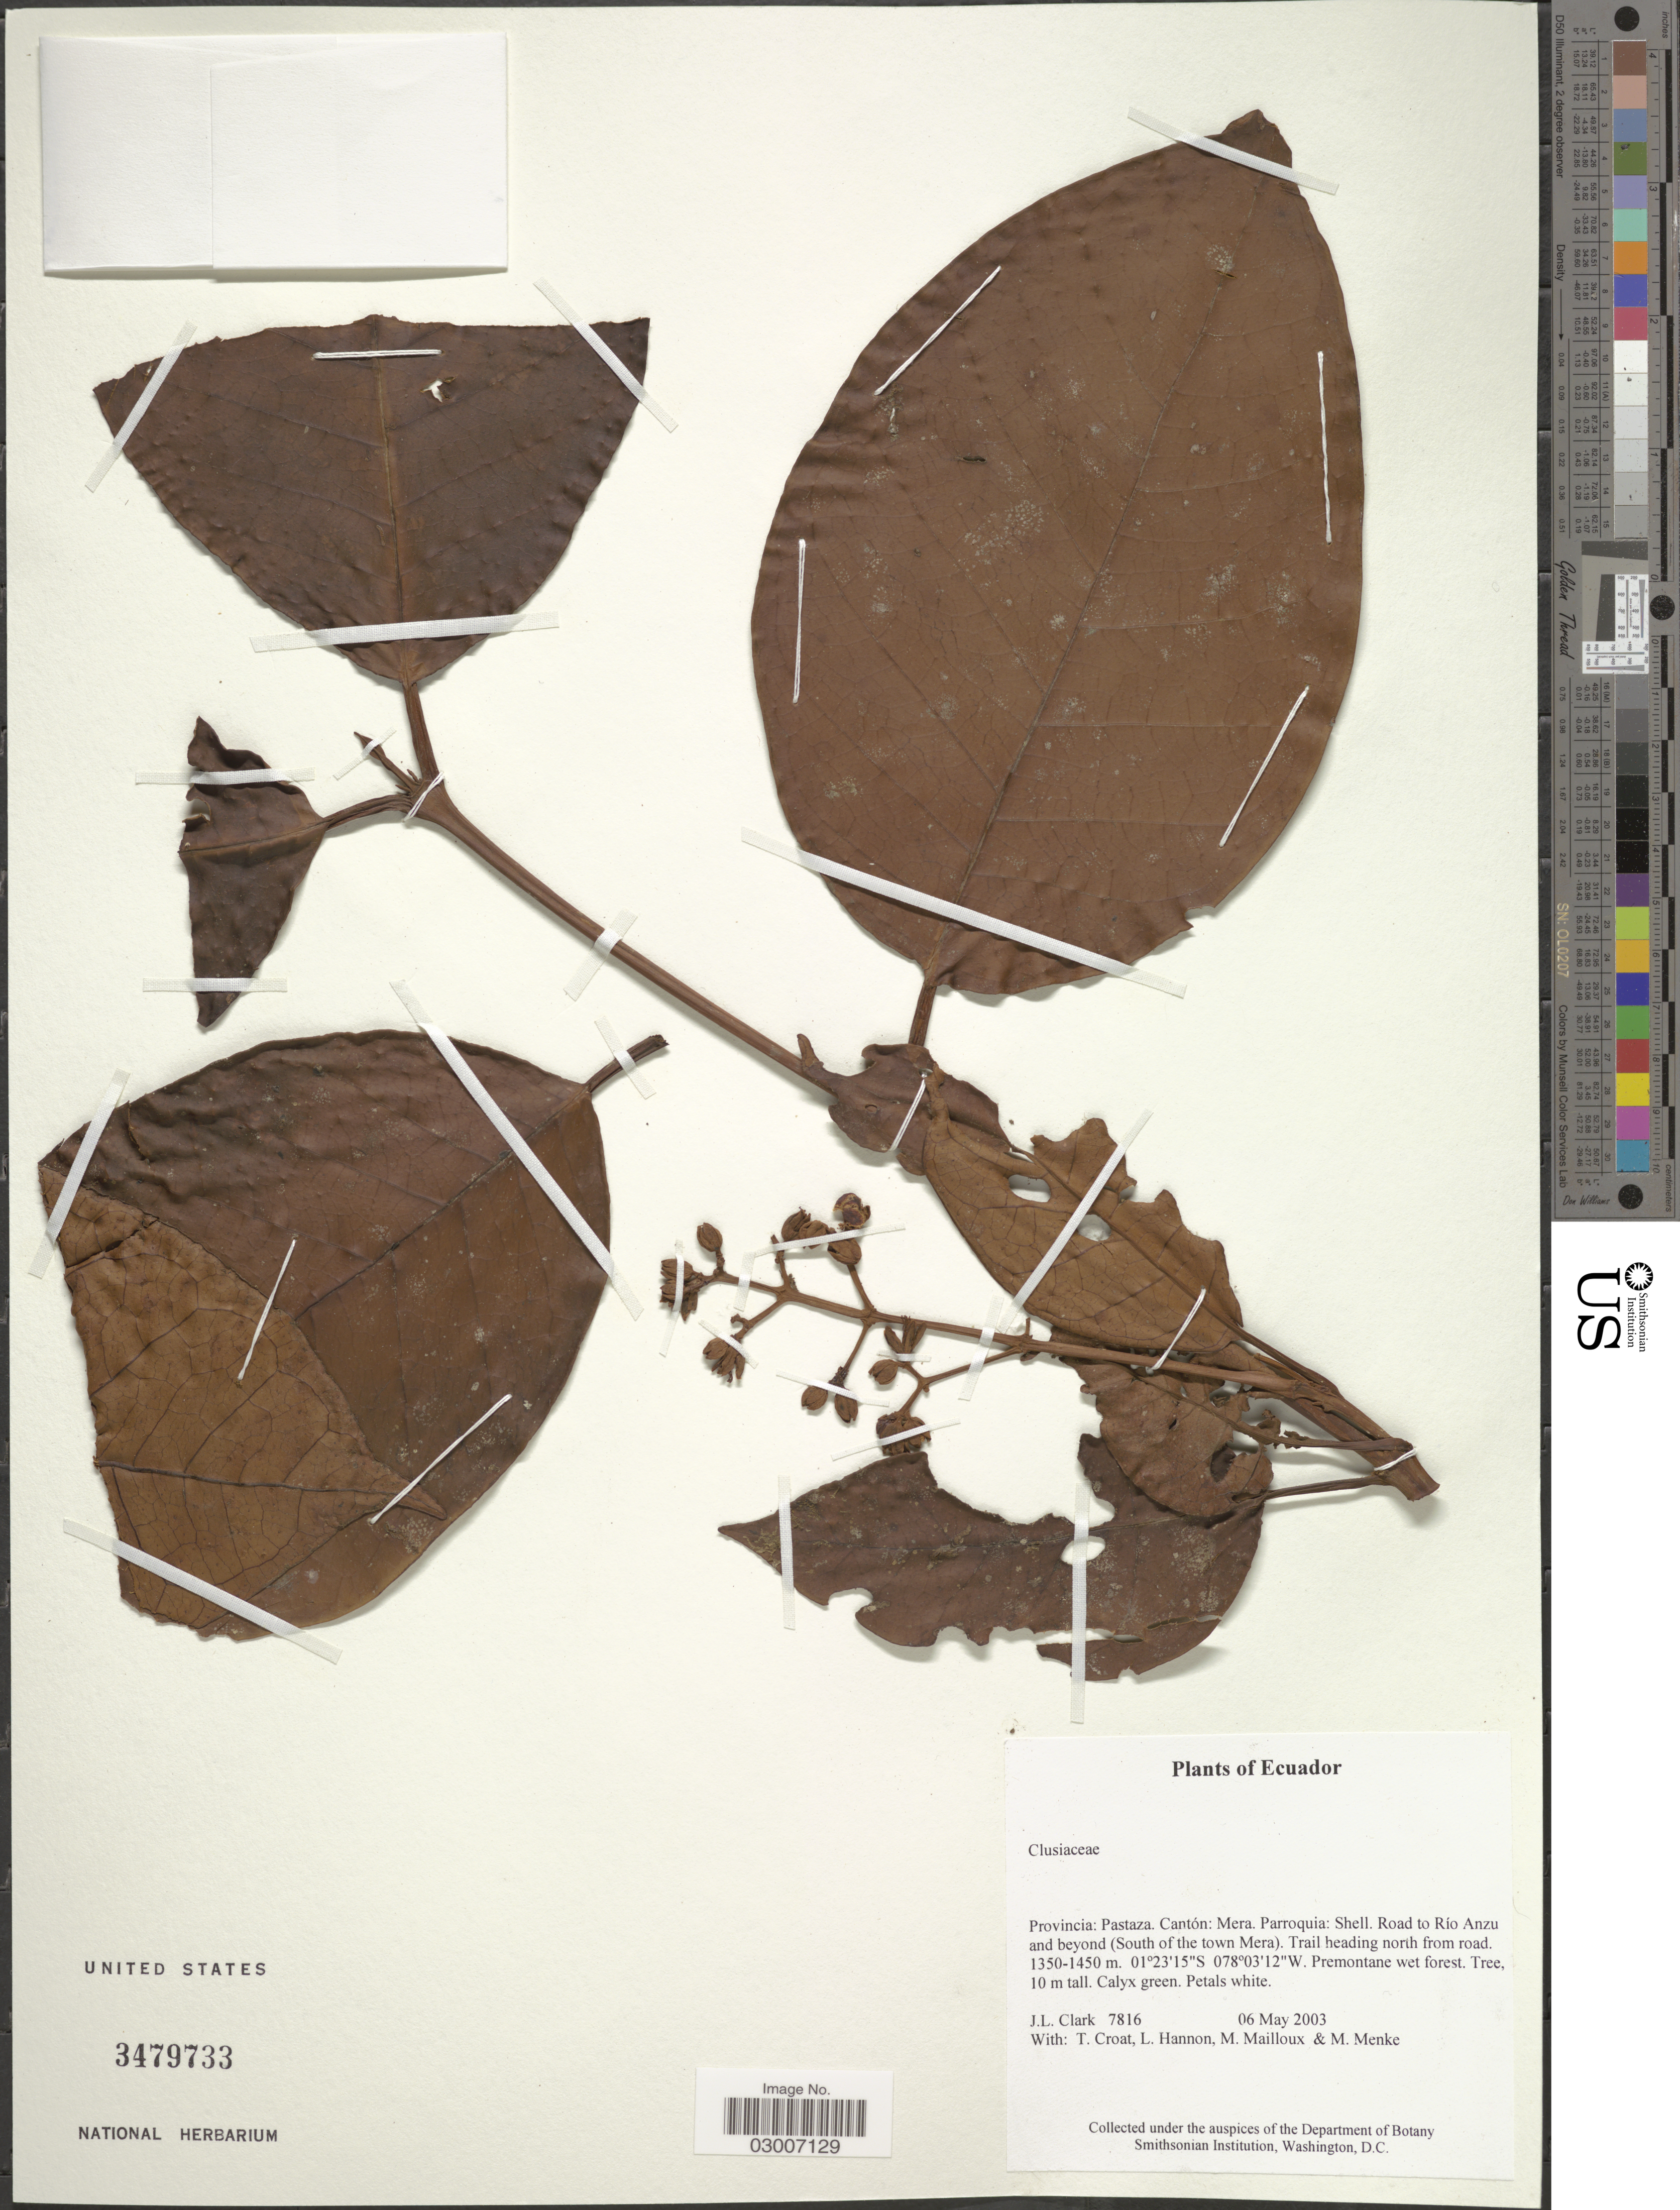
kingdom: Plantae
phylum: Tracheophyta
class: Magnoliopsida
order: Malpighiales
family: Hypericaceae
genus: Vismia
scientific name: Vismia sp.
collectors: J. L. Clark, T. B. Croat, L. Hannon, M. Mailoux & M. Menke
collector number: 7816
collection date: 2003-05-06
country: Ecuador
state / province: Pastaza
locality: Cantón: Mera. Parroquia: Shell. Road to Río Anzu and beyond (South of the town Mera). Trail heading north from road.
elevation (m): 1350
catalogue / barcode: US 3479733